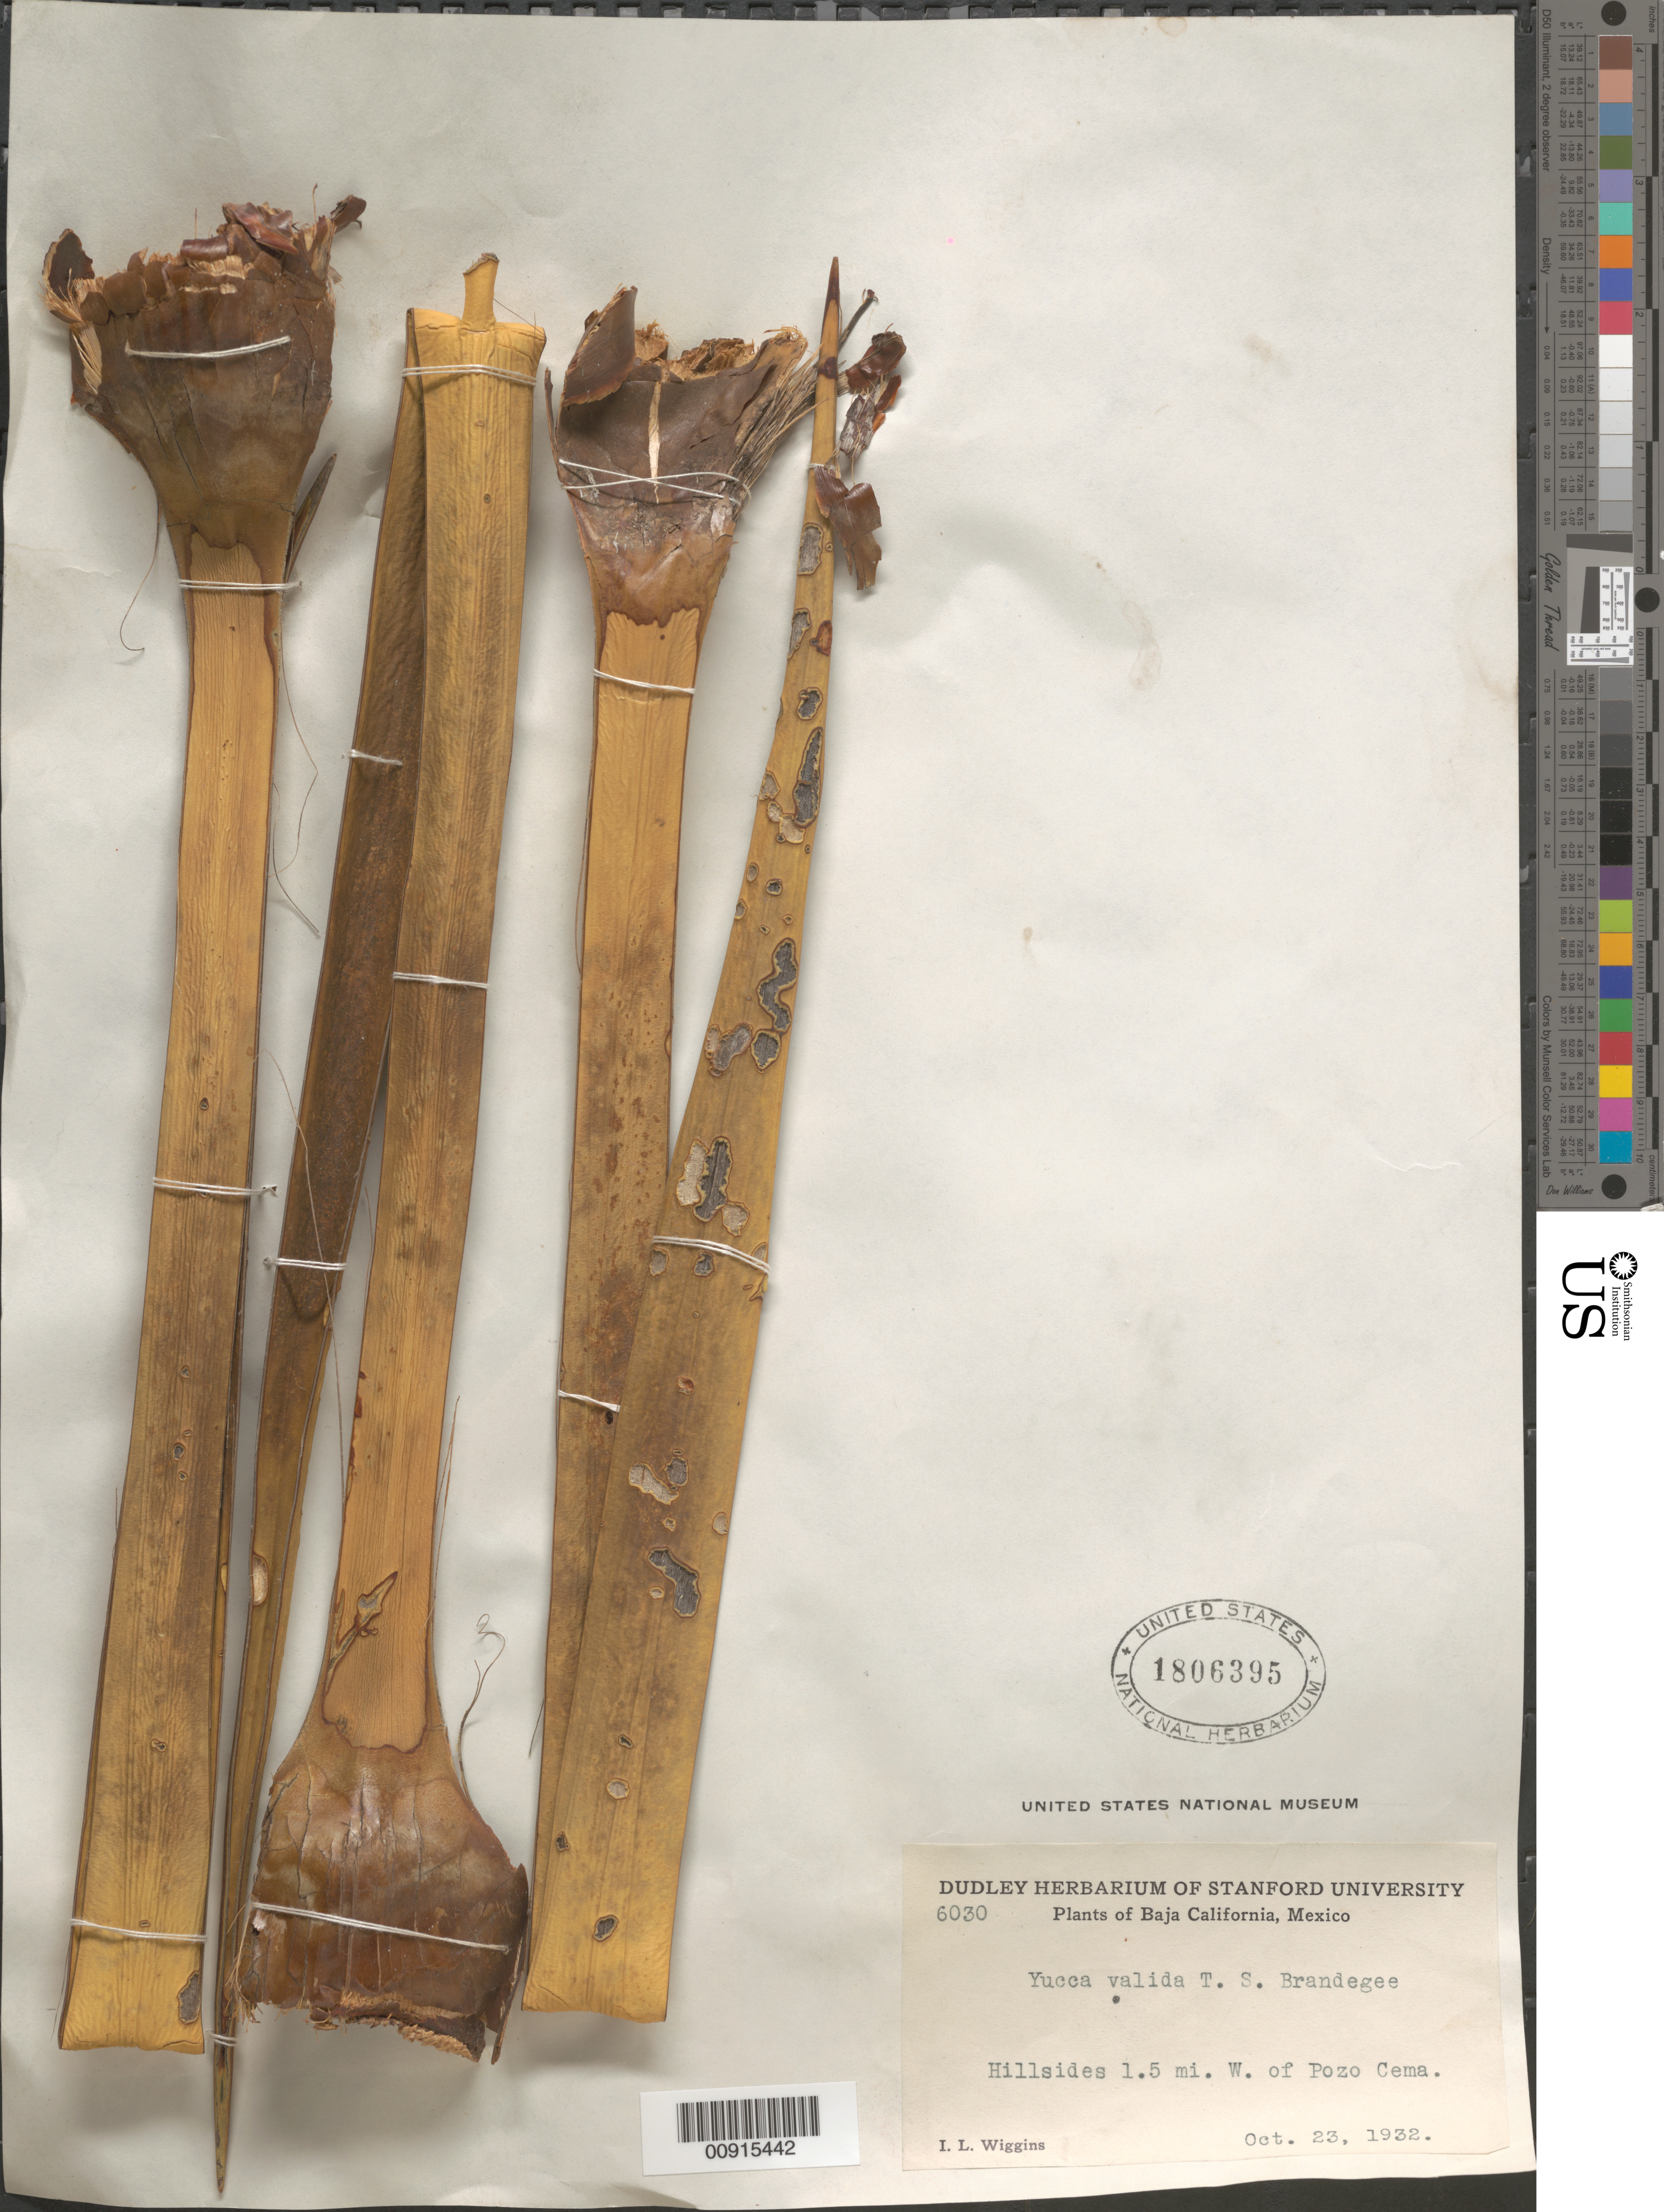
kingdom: Plantae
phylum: Tracheophyta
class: Liliopsida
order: Asparagales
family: Asparagaceae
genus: Yucca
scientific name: Yucca valida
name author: Brandegee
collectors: I. L. Wiggins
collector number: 6030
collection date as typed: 23 Oct 1932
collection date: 1932-10-23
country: Mexico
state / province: Baja California Norte / Baja California Sur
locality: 1.5 mi. W of Pozo Cema. Baja California.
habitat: Hillsides.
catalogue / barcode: US 1806395